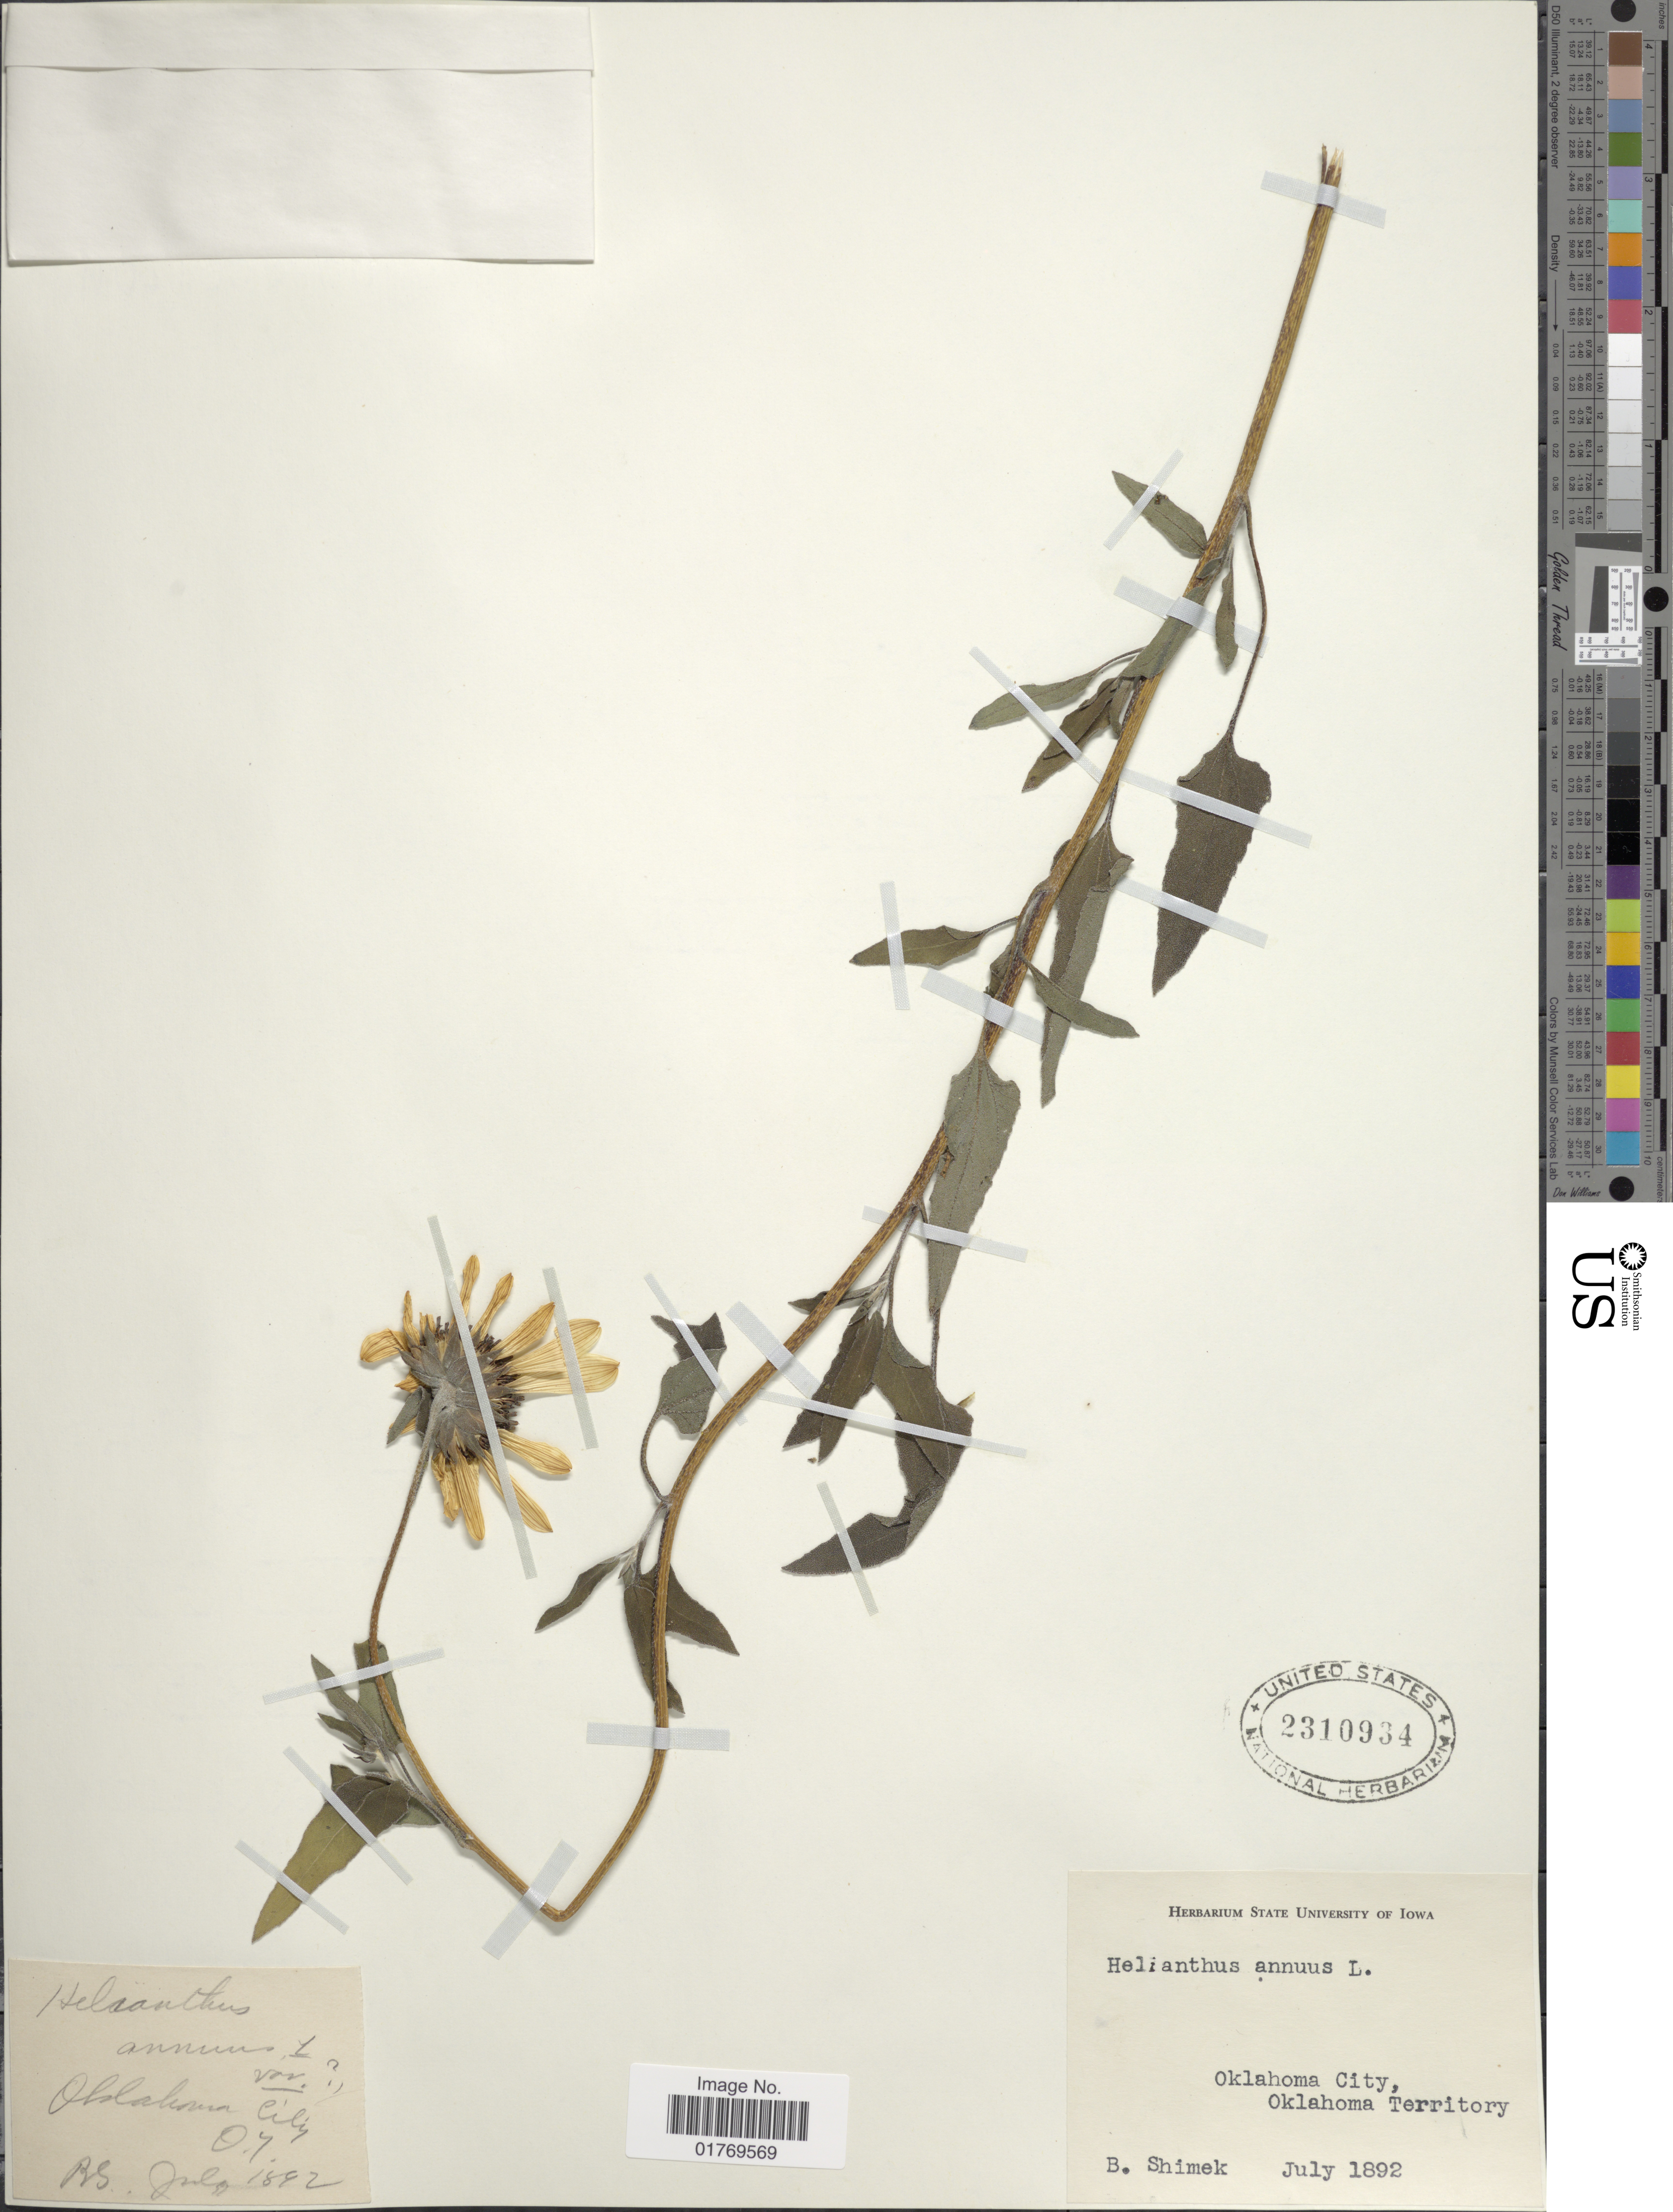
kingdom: Plantae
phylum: Tracheophyta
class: Magnoliopsida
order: Asterales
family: Asteraceae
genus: Helianthus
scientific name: Helianthus annuus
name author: L.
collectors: B. Shimek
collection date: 1892-07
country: United States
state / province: Oklahoma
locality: Oklahoma City, Oklahoma Territory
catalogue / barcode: US 2310934